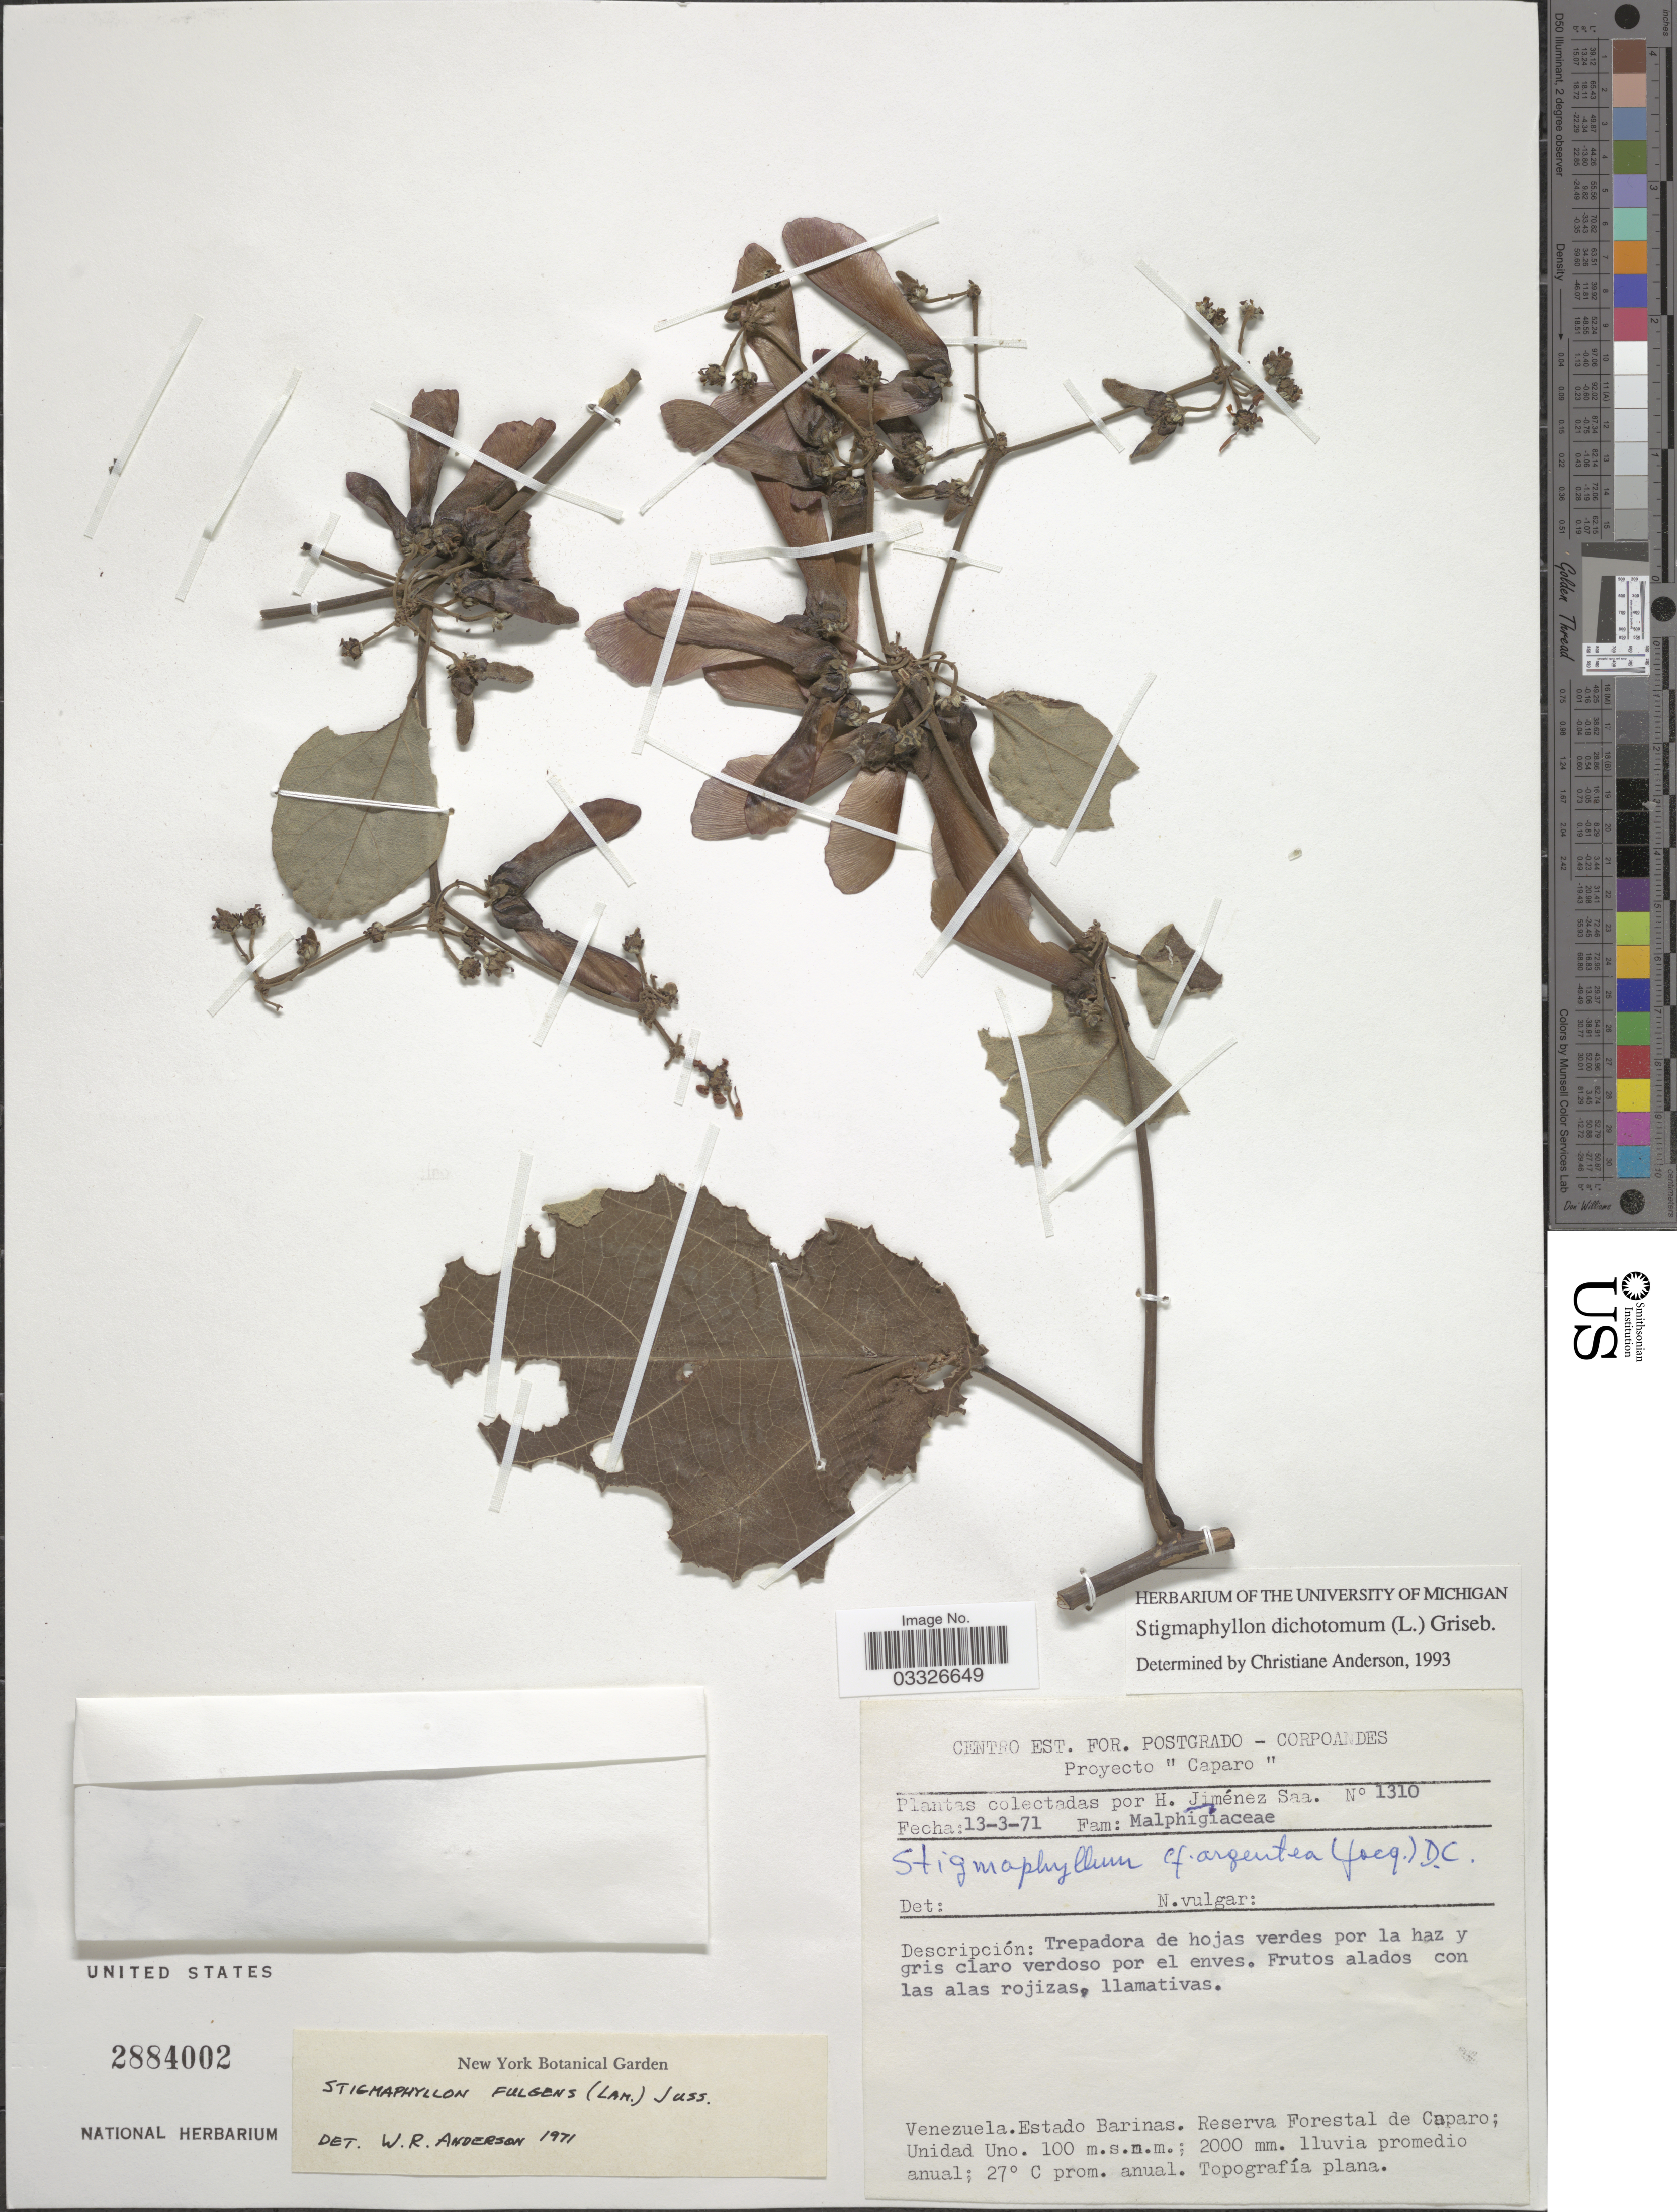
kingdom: Plantae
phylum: Tracheophyta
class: Magnoliopsida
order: Malpighiales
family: Malpighiaceae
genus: Stigmaphyllon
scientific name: Stigmaphyllon dichotomum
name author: Griseb.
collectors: H. Jiménez-Saa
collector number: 1310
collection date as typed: Transcribed d/m/y: 13/3/71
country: Venezuela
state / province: Barinas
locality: Reserva Forestal de Caparao; Unidad Uno.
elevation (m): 2000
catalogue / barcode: US 2884002